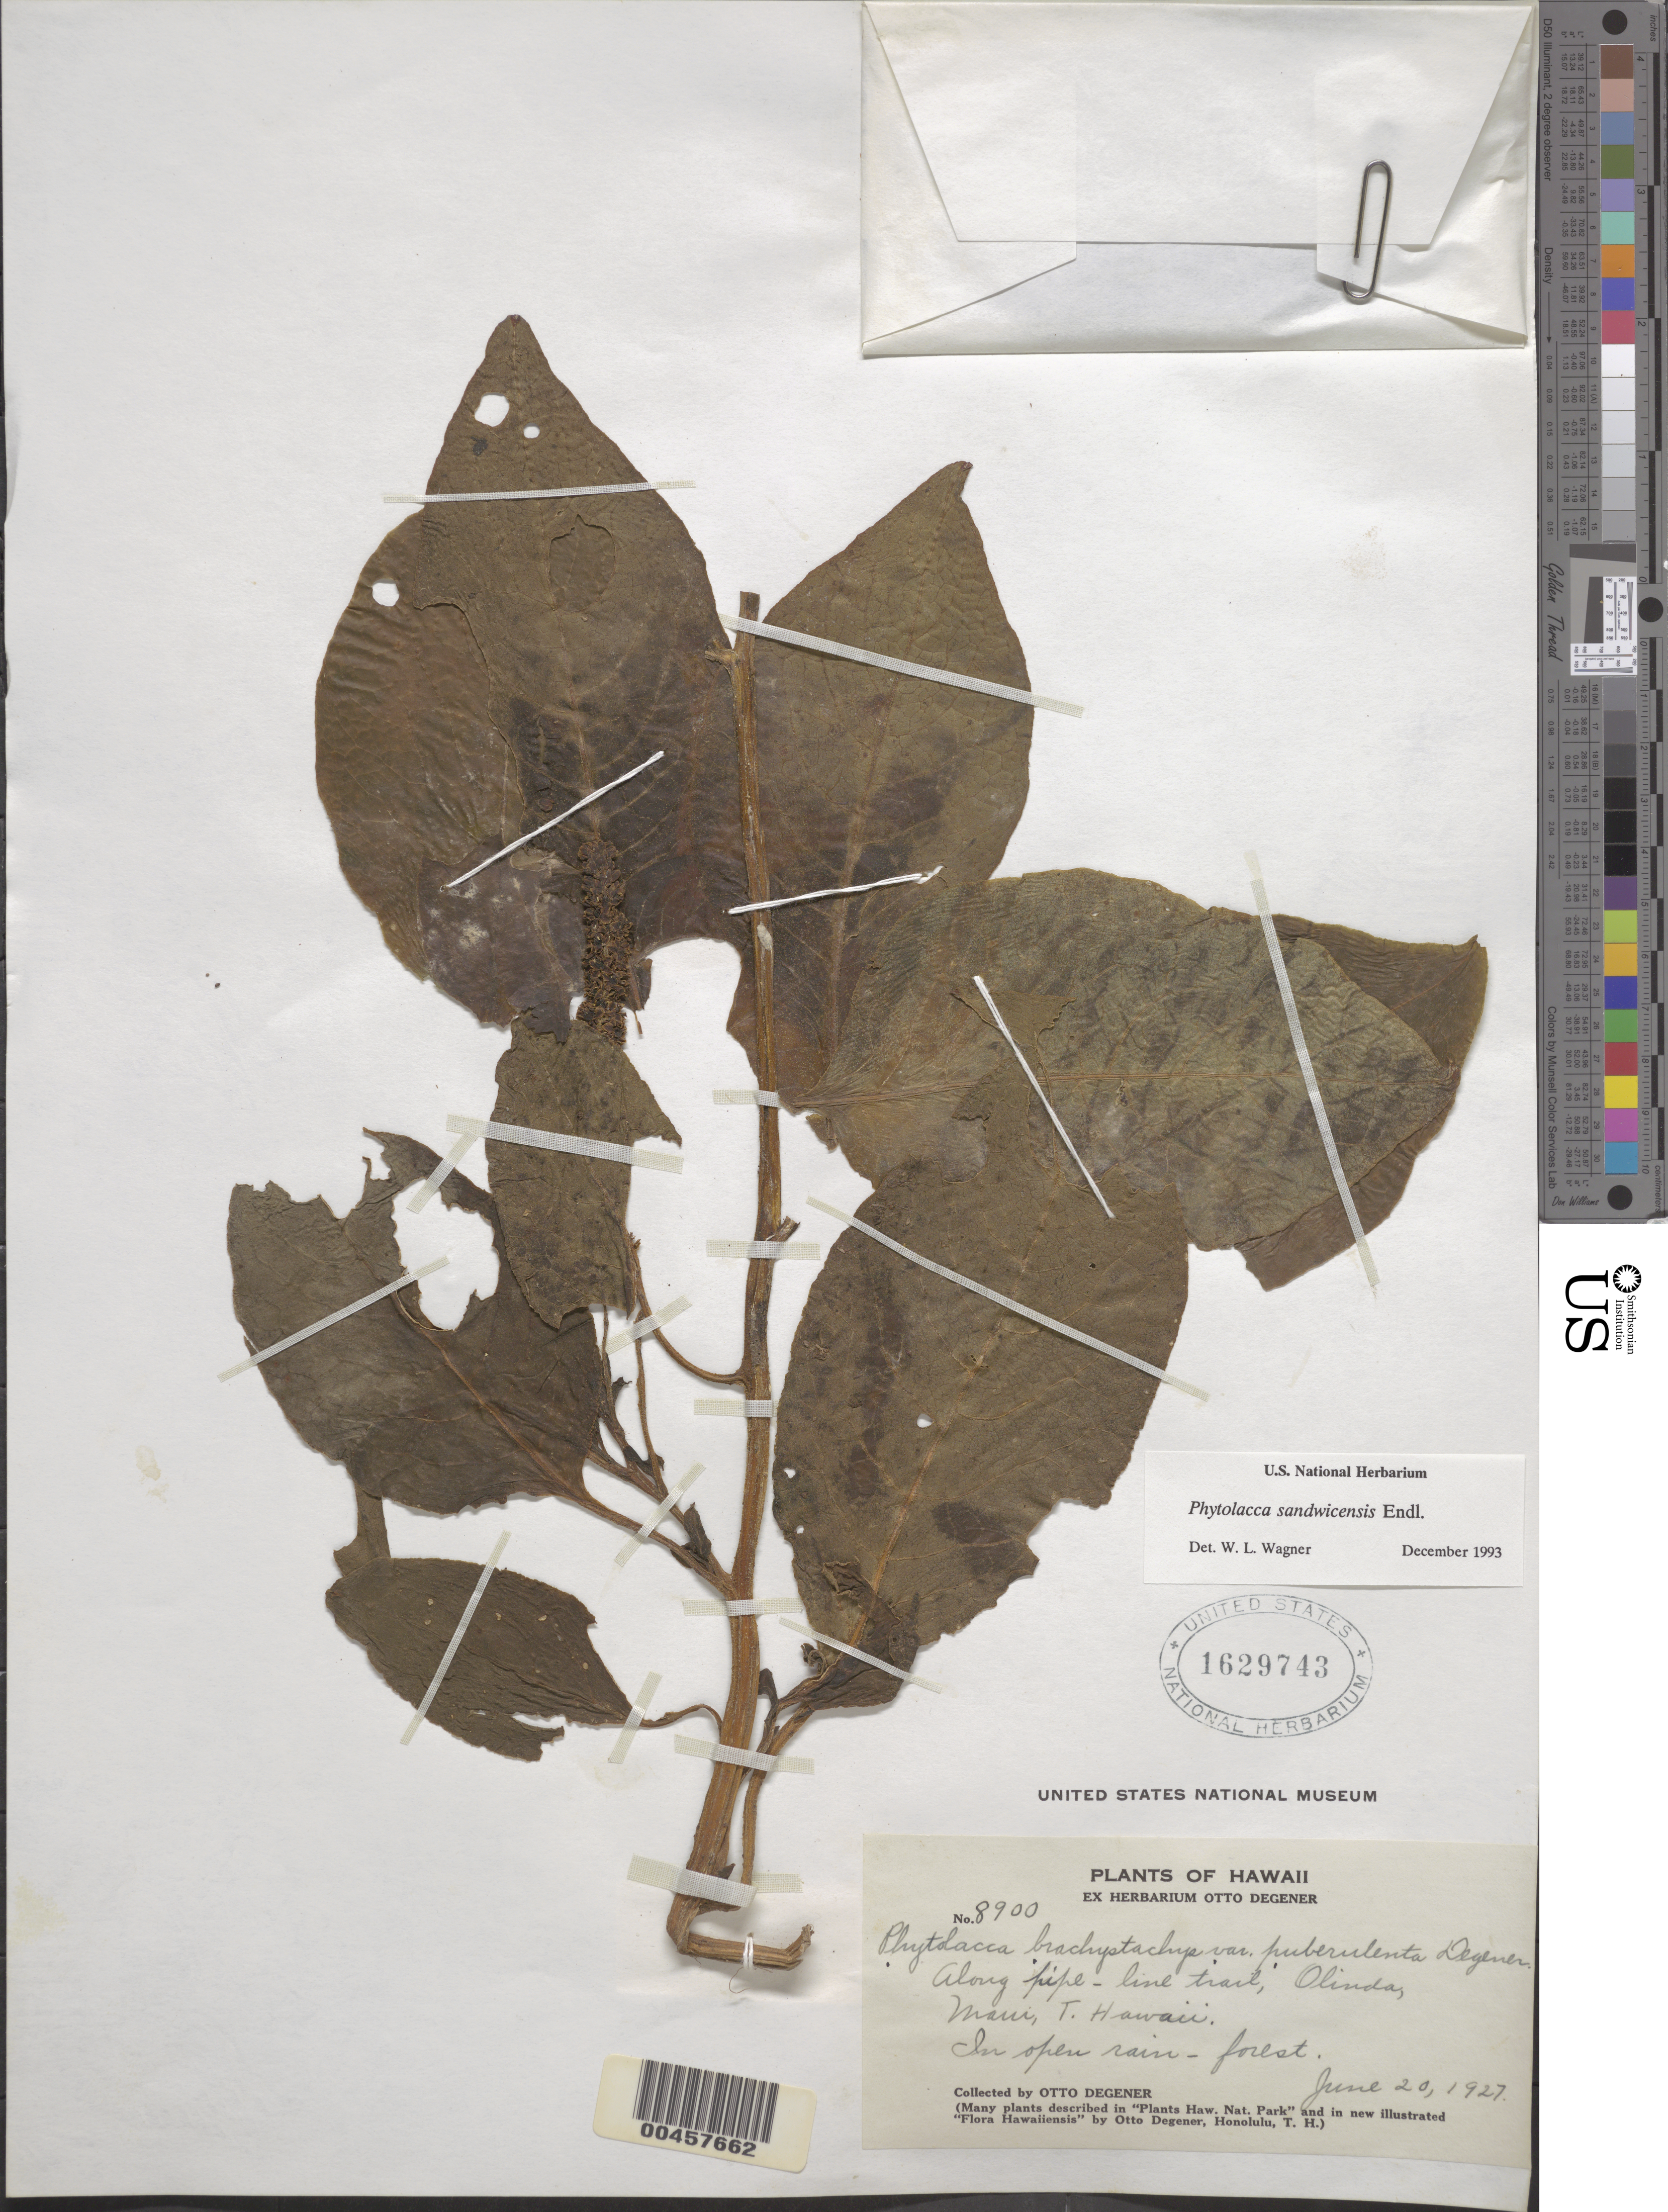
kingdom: Plantae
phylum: Tracheophyta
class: Magnoliopsida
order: Caryophyllales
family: Phytolaccaceae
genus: Phytolacca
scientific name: Phytolacca sandwicensis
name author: Endl.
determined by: Wagner, W. L., (BOT), Smithsonian Institution - National Museum of Natural History (UNITED STATES)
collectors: O. Degener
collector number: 8900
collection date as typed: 20 Jun 1927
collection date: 1927-06-20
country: United States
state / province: Hawaii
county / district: Maui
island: Maui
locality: Along pipe-line trail, Olinda, Maui, T. Hawaii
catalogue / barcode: US 1629743